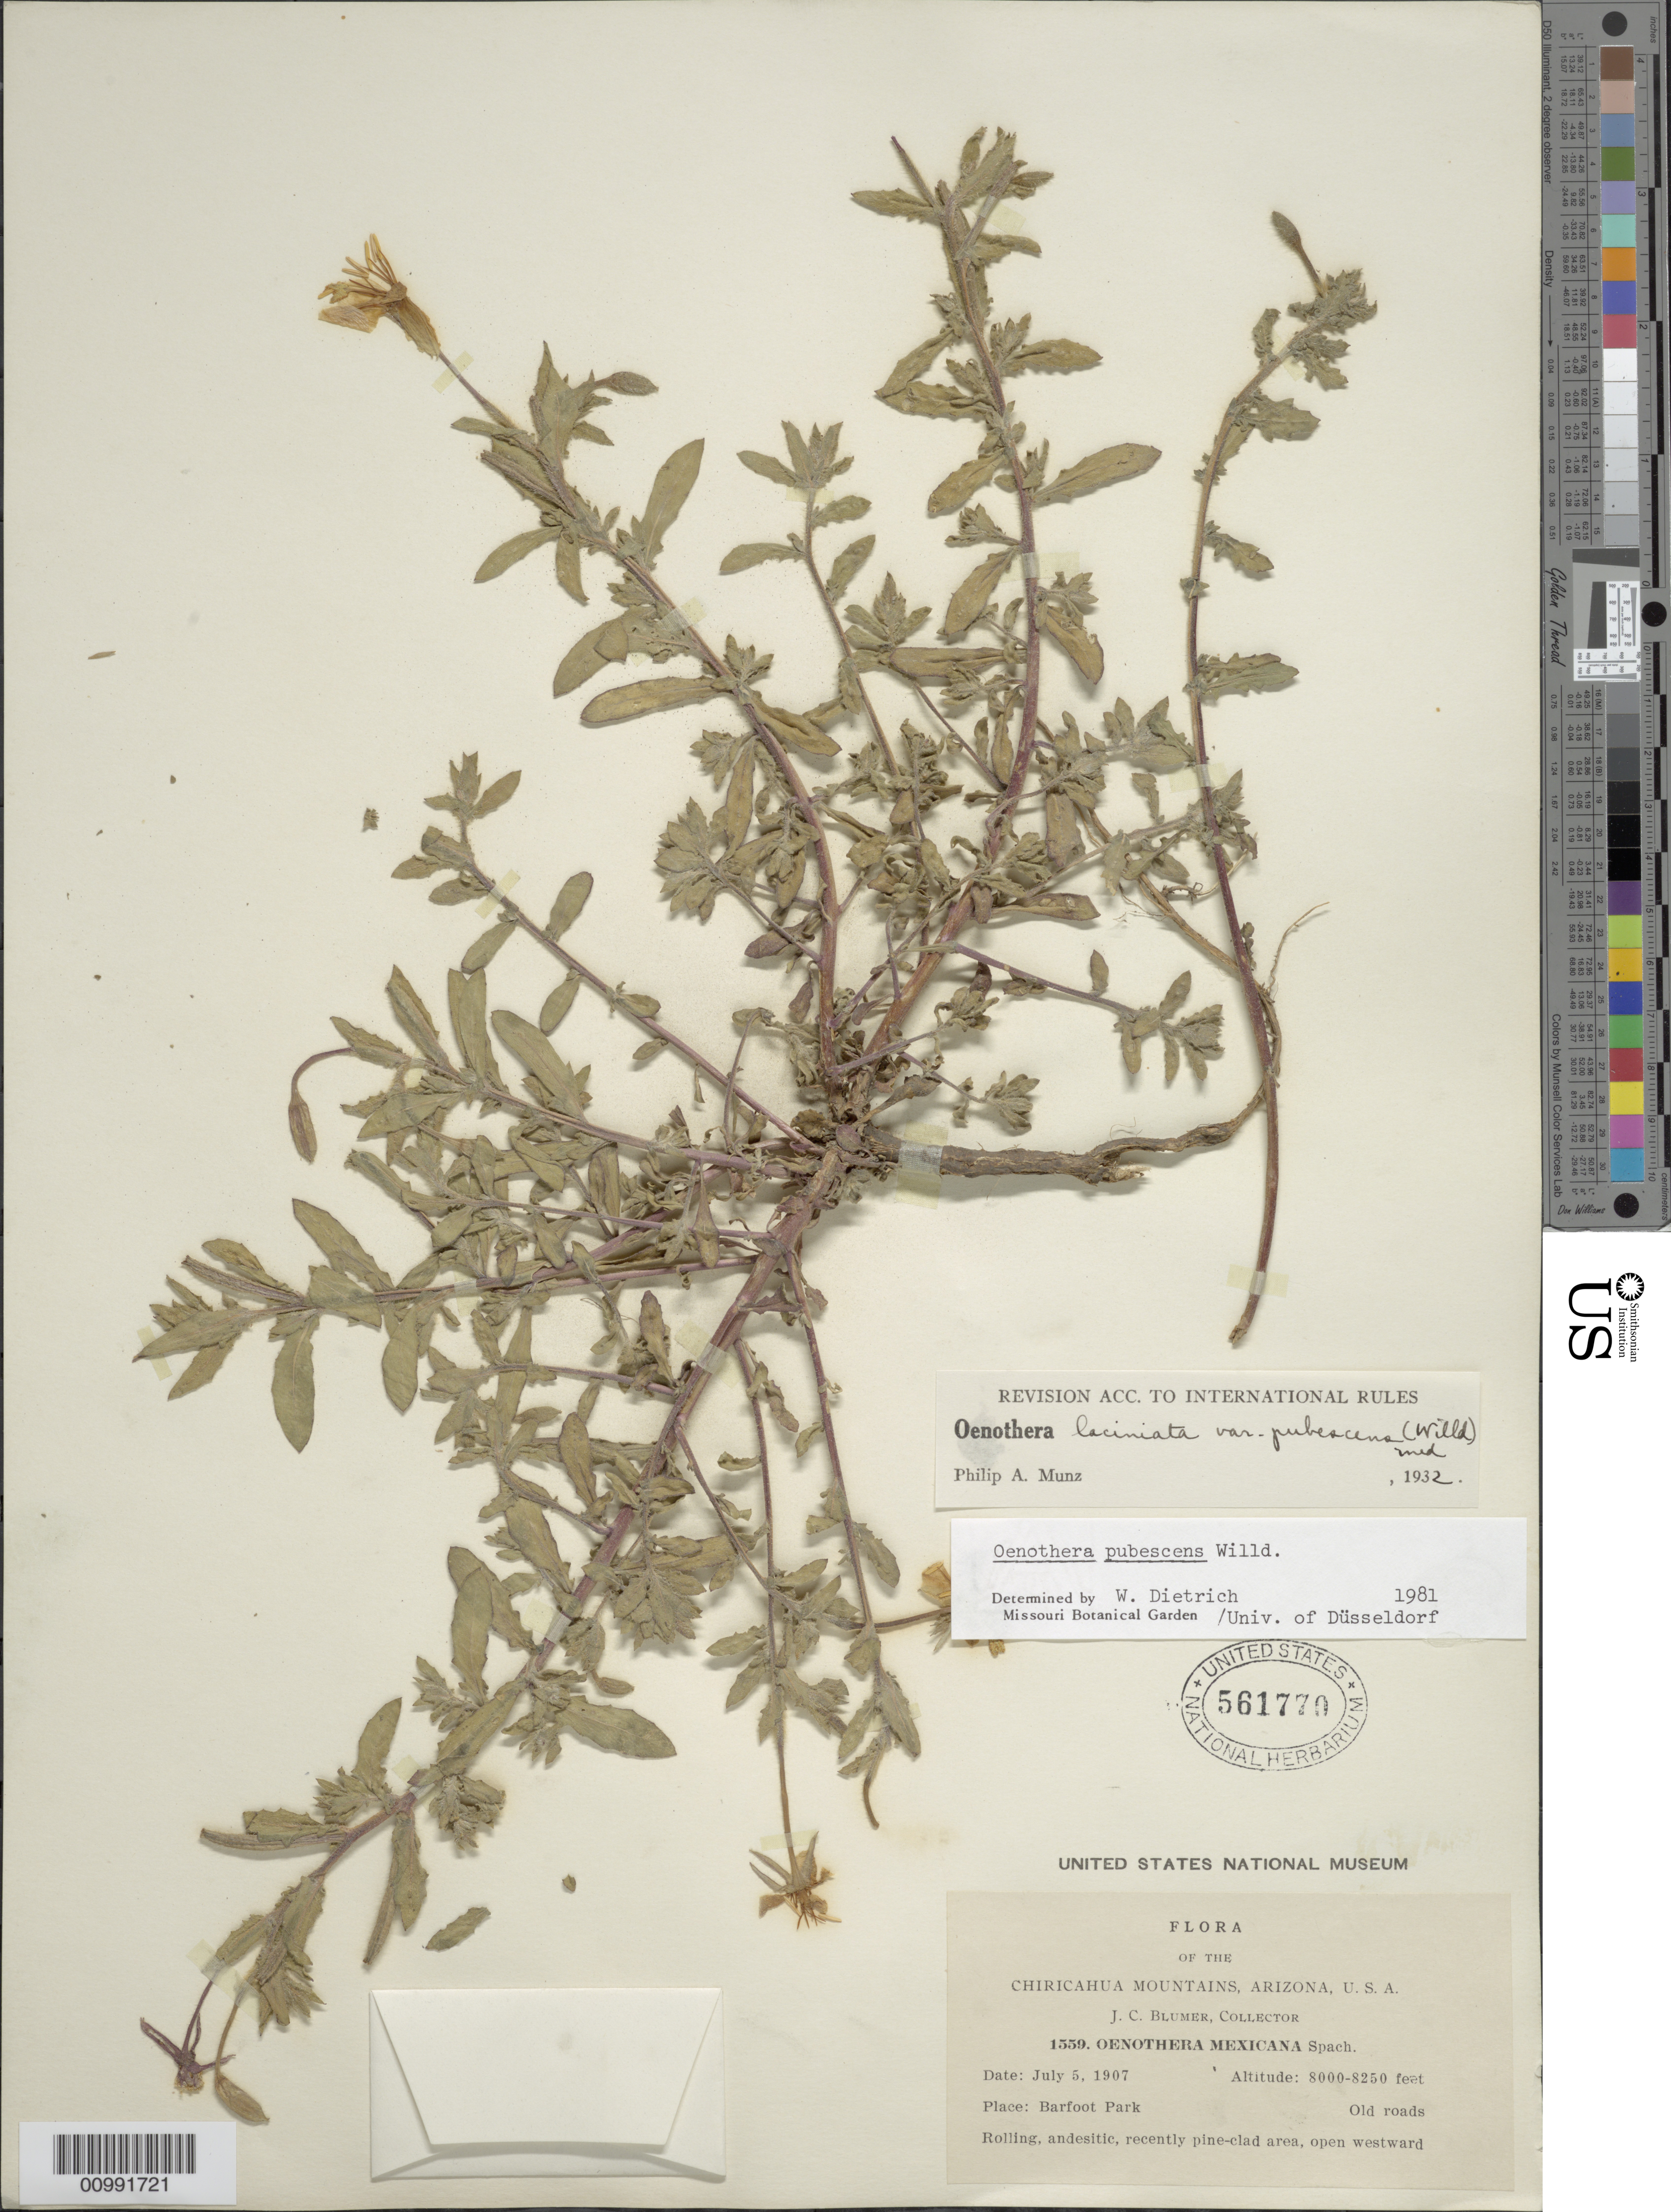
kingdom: Plantae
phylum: Tracheophyta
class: Magnoliopsida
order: Myrtales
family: Onagraceae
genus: Oenothera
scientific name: Oenothera pubescens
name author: Willd. ex Spreng.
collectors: J. C. Blumer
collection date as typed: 05 Jul 1907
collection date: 1907-07-05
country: United States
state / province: Arizona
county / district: Cochise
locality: Barfoot Park, Chiricahua Mountains. Rolling, andestic, recently pine-clad area, open westward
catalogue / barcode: US 561770